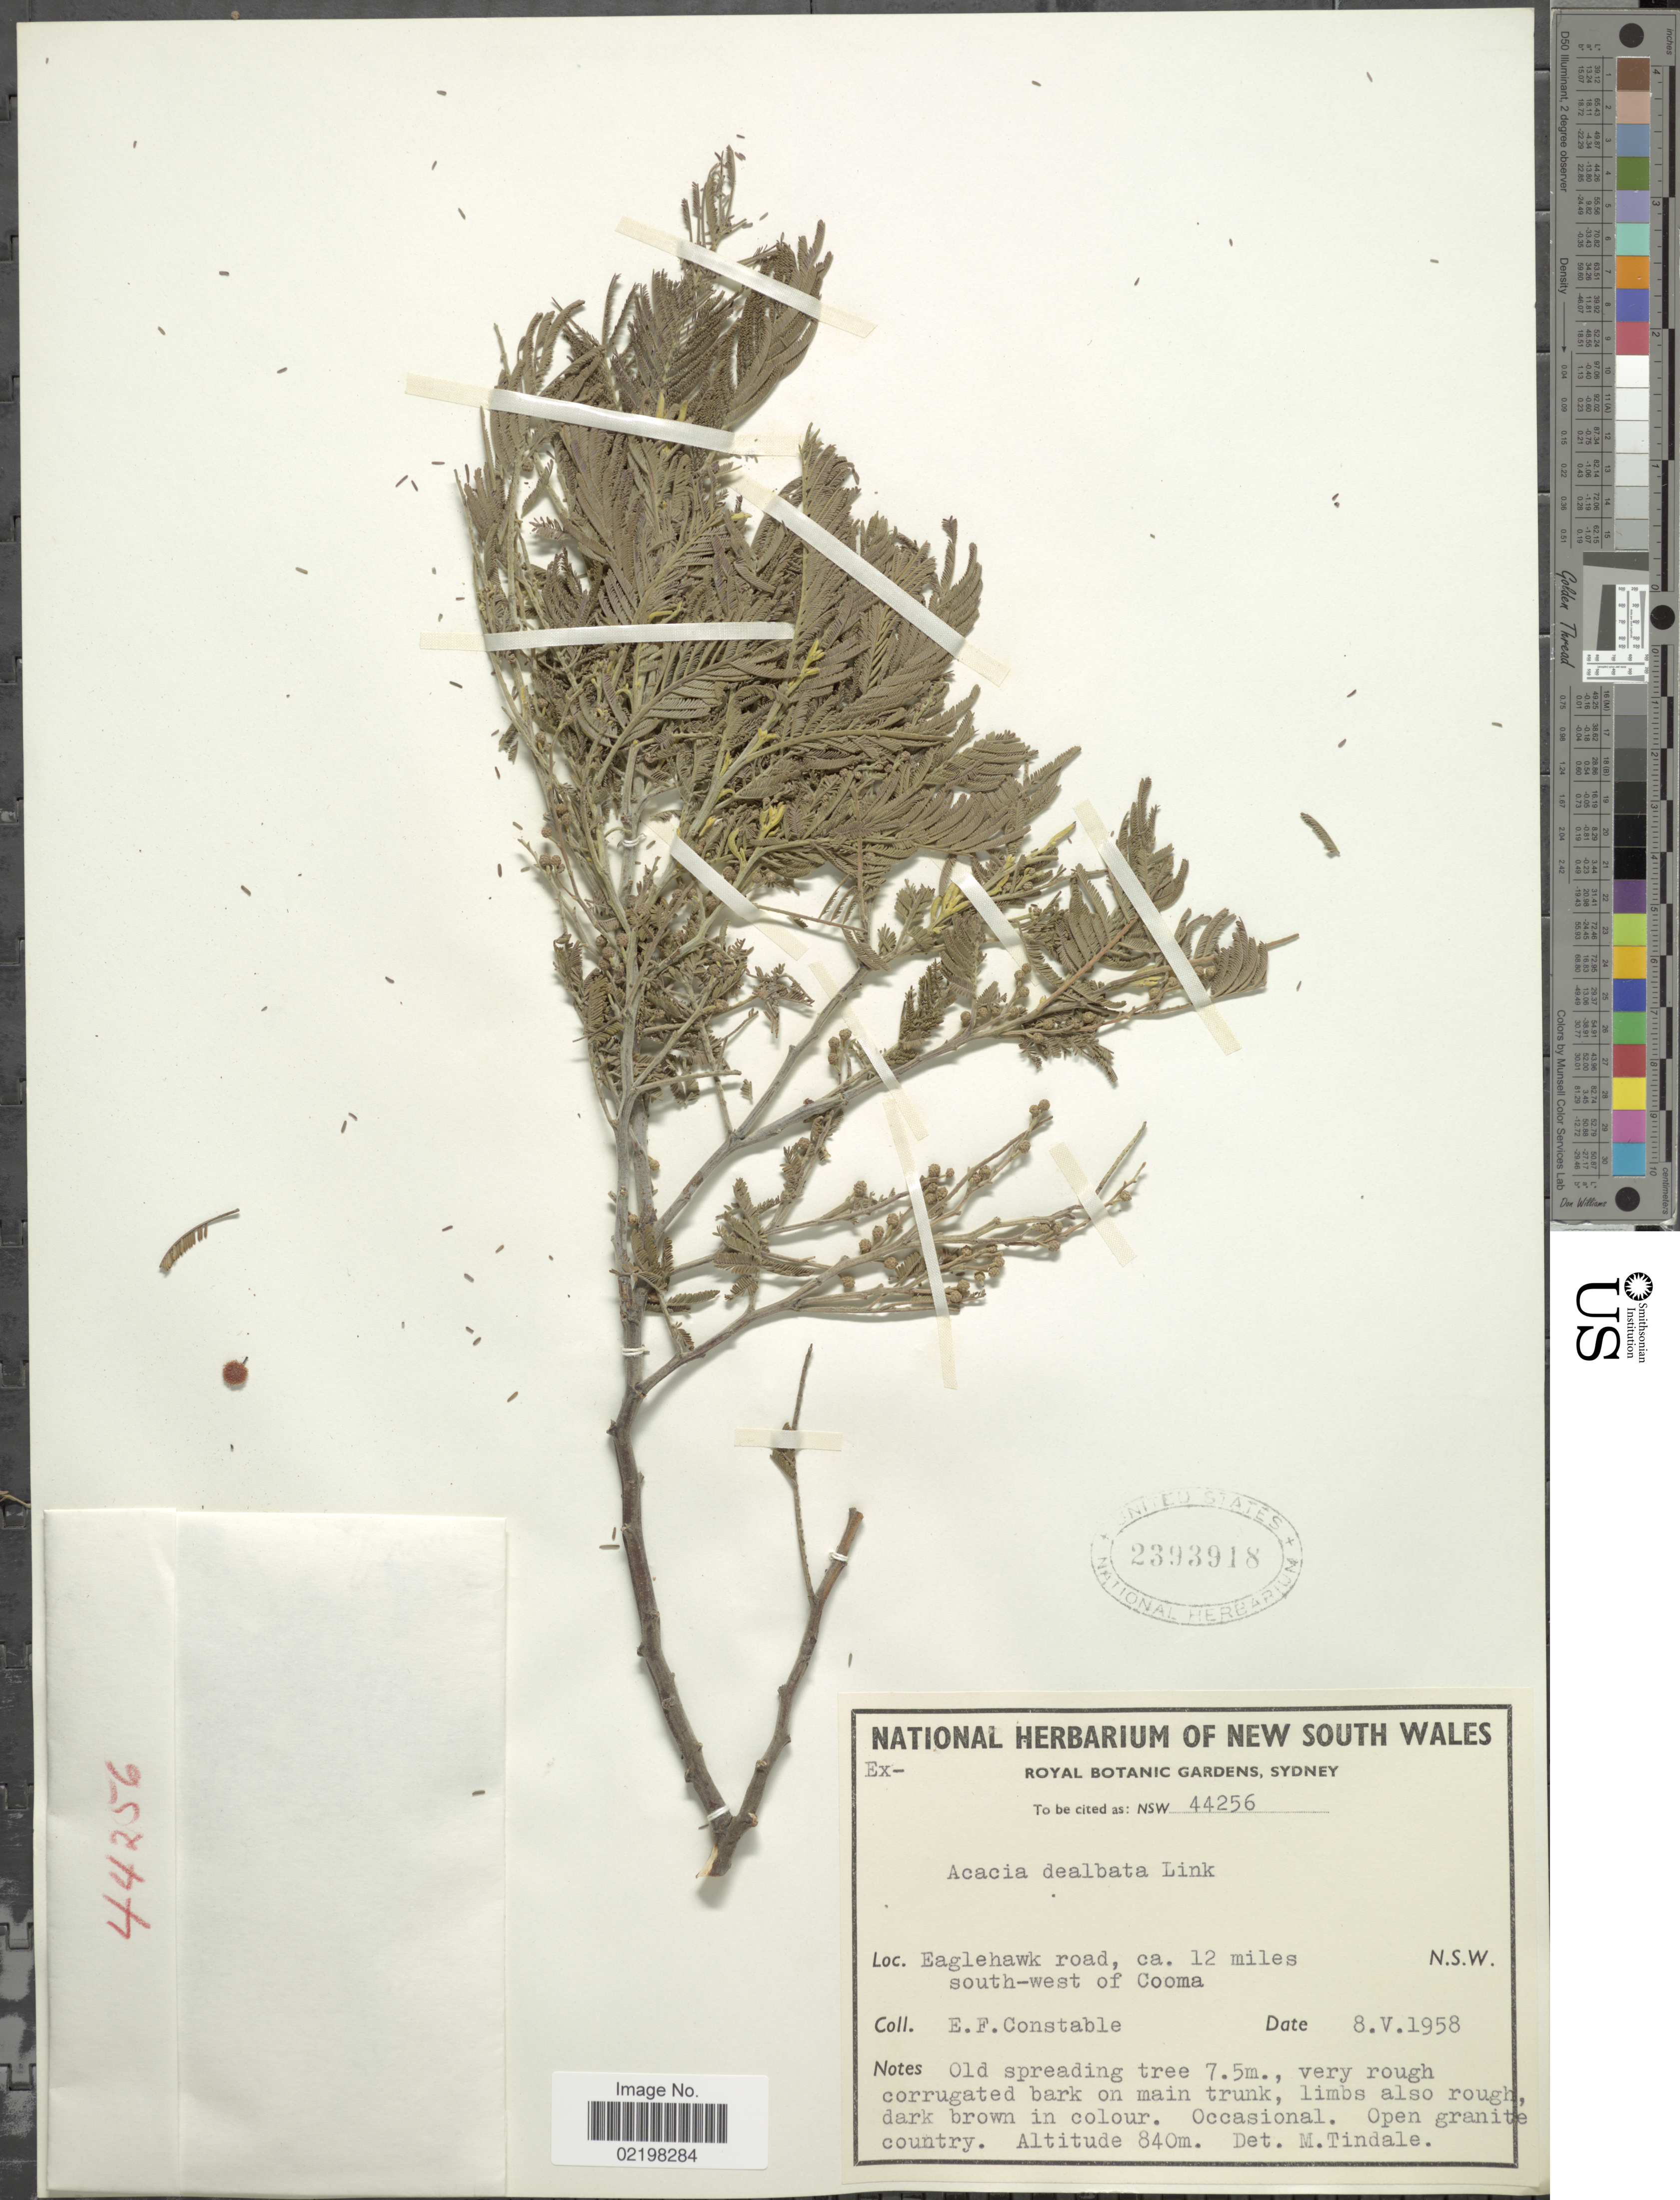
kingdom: Plantae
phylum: Tracheophyta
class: Magnoliopsida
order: Fabales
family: Fabaceae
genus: Acacia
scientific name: Acacia decurrens var. dealbata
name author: (Link) Maiden ex F. Muell.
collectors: E. F. Constable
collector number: NSW 44256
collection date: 1958-05-08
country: Australia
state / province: New South Wales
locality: Eaglehawk road, ca. 12 miles south-west of Cooma.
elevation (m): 840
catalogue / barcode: US 2393918